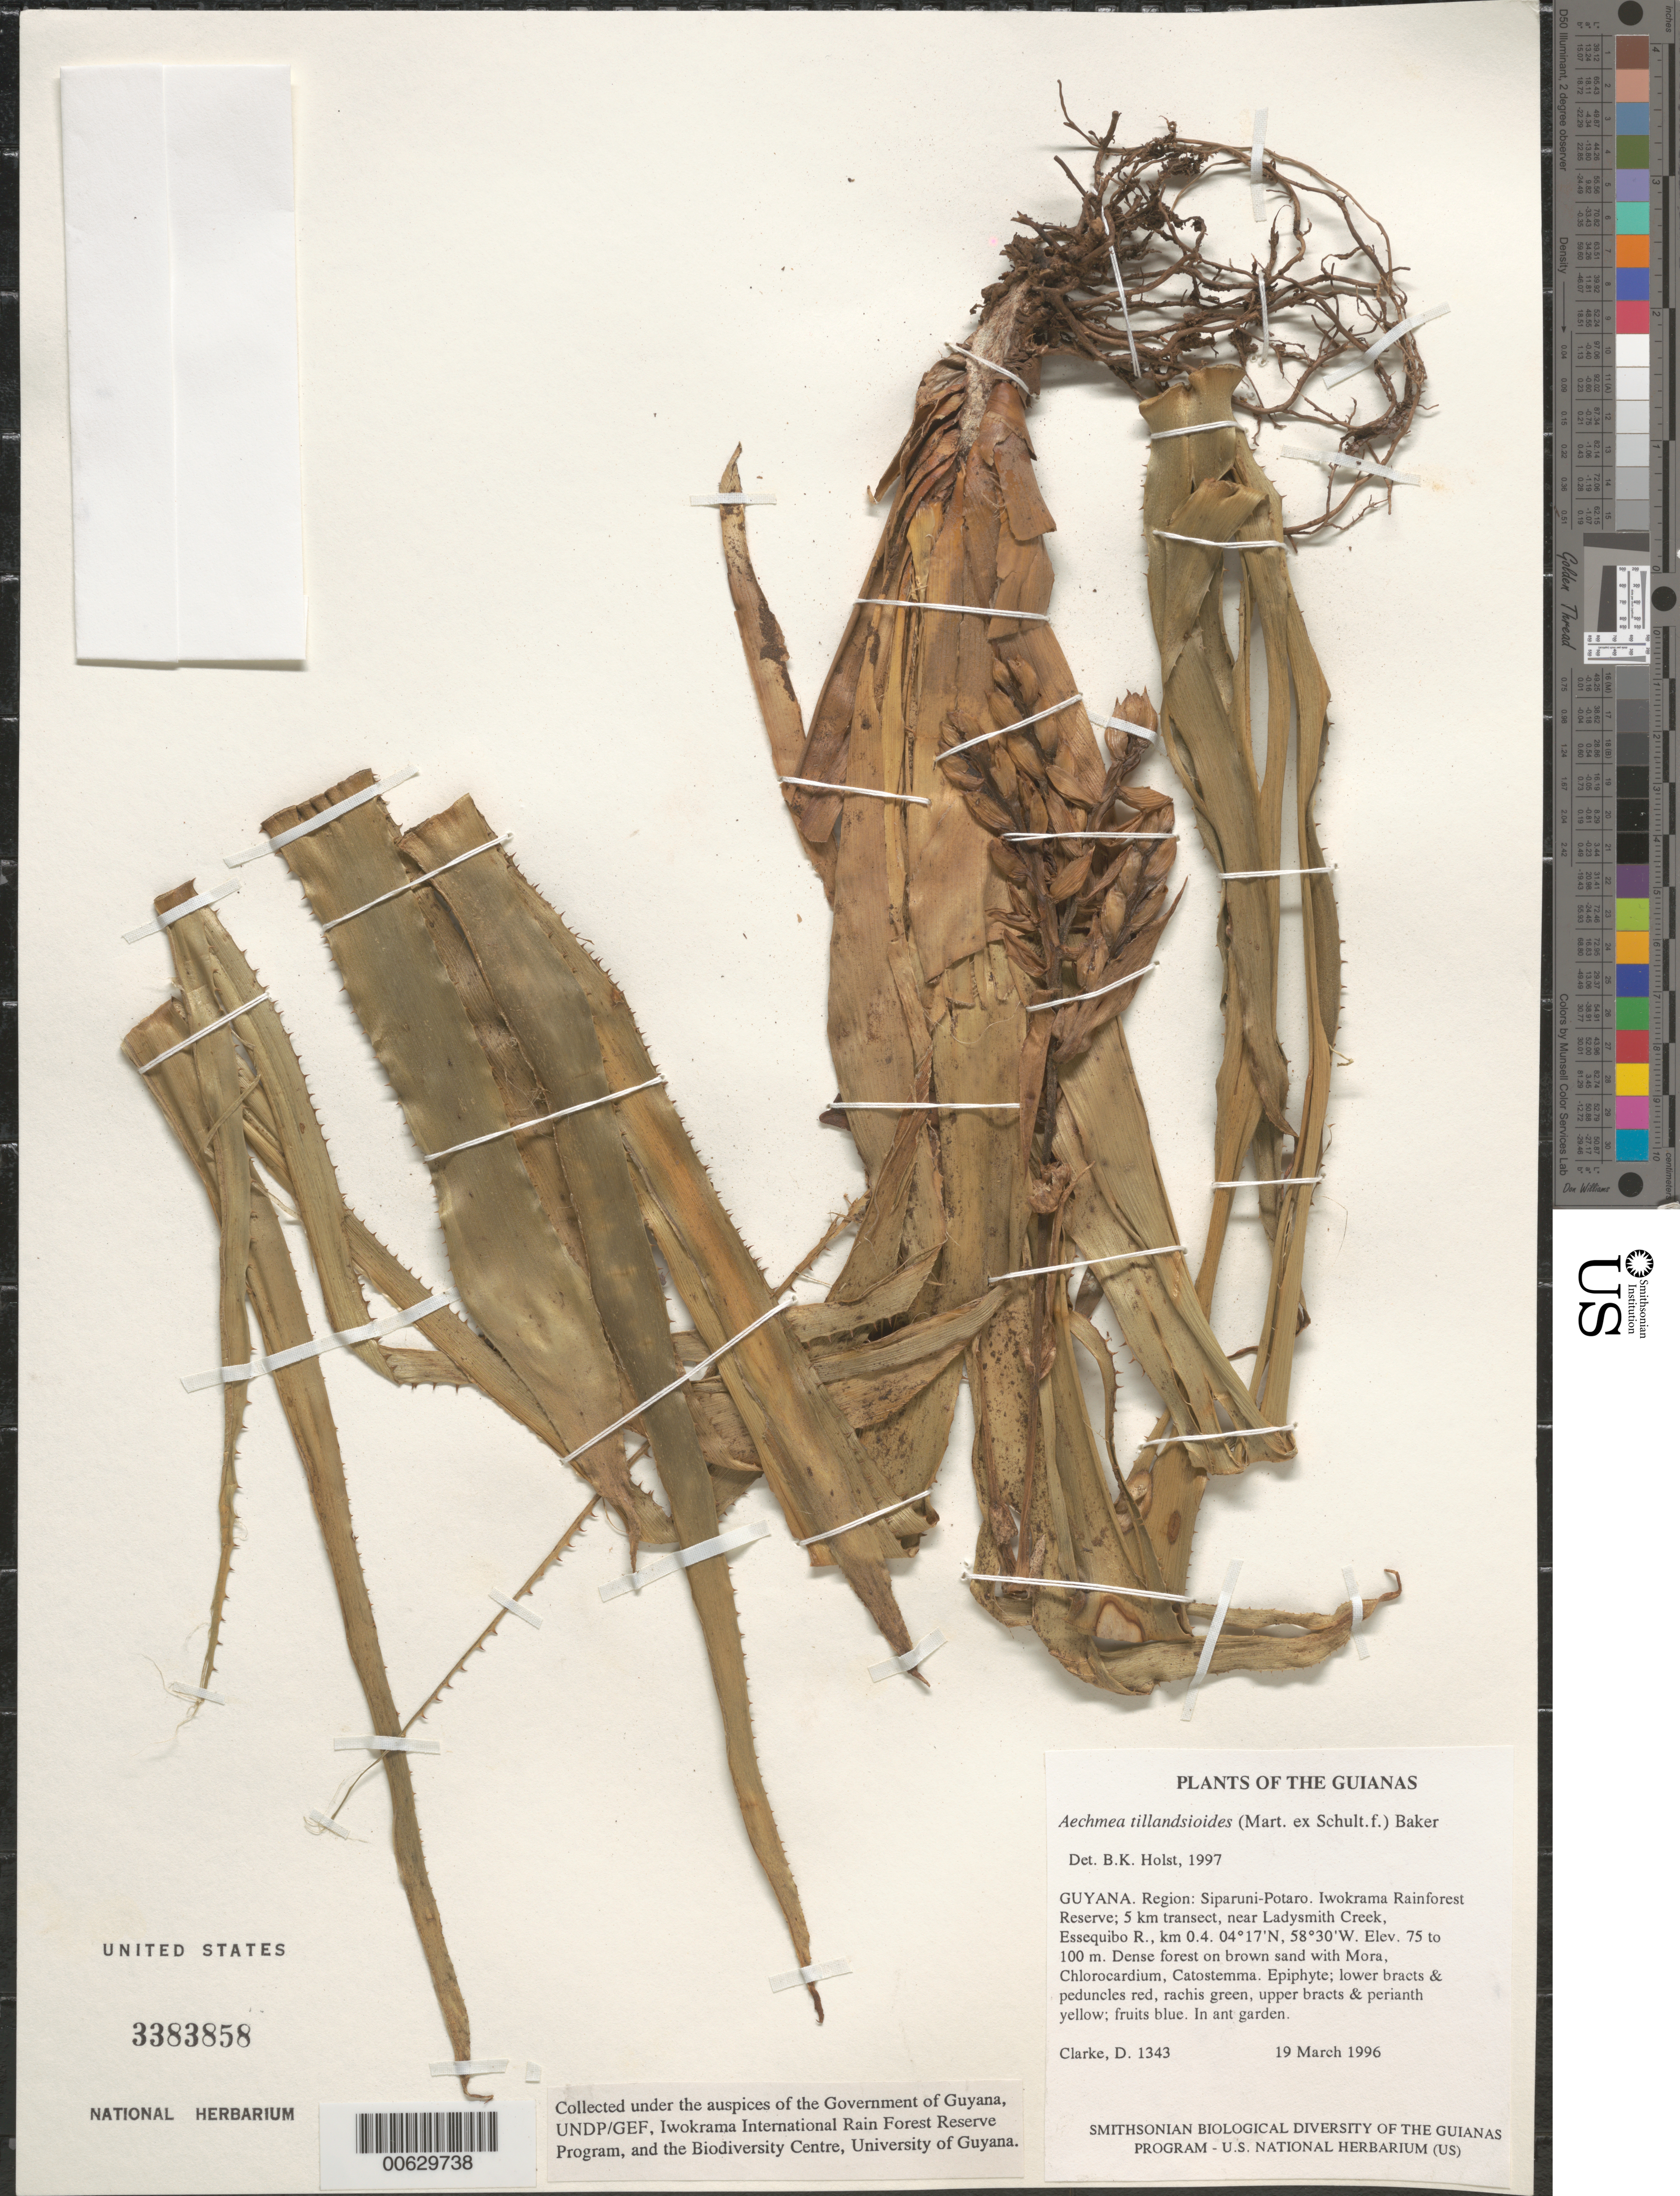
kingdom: Plantae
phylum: Tracheophyta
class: Liliopsida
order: Poales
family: Bromeliaceae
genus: Aechmea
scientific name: Aechmea tillandsioides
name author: (Mart. ex Schult. & Schult. f.) Baker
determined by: Holst, Bruce K.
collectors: H. D. Clarke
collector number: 1343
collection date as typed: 19 March 1996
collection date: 1996-03-19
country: Guyana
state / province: Potaro-Siparuni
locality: Iwokrama Rainforest Reserve; 5 km transect, near Ladysmith Creek, Essequibo R., km 0.4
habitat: Dense forest on brown sand with Mora, Chlorocardium, Catostemma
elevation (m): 75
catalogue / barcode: US 3383858